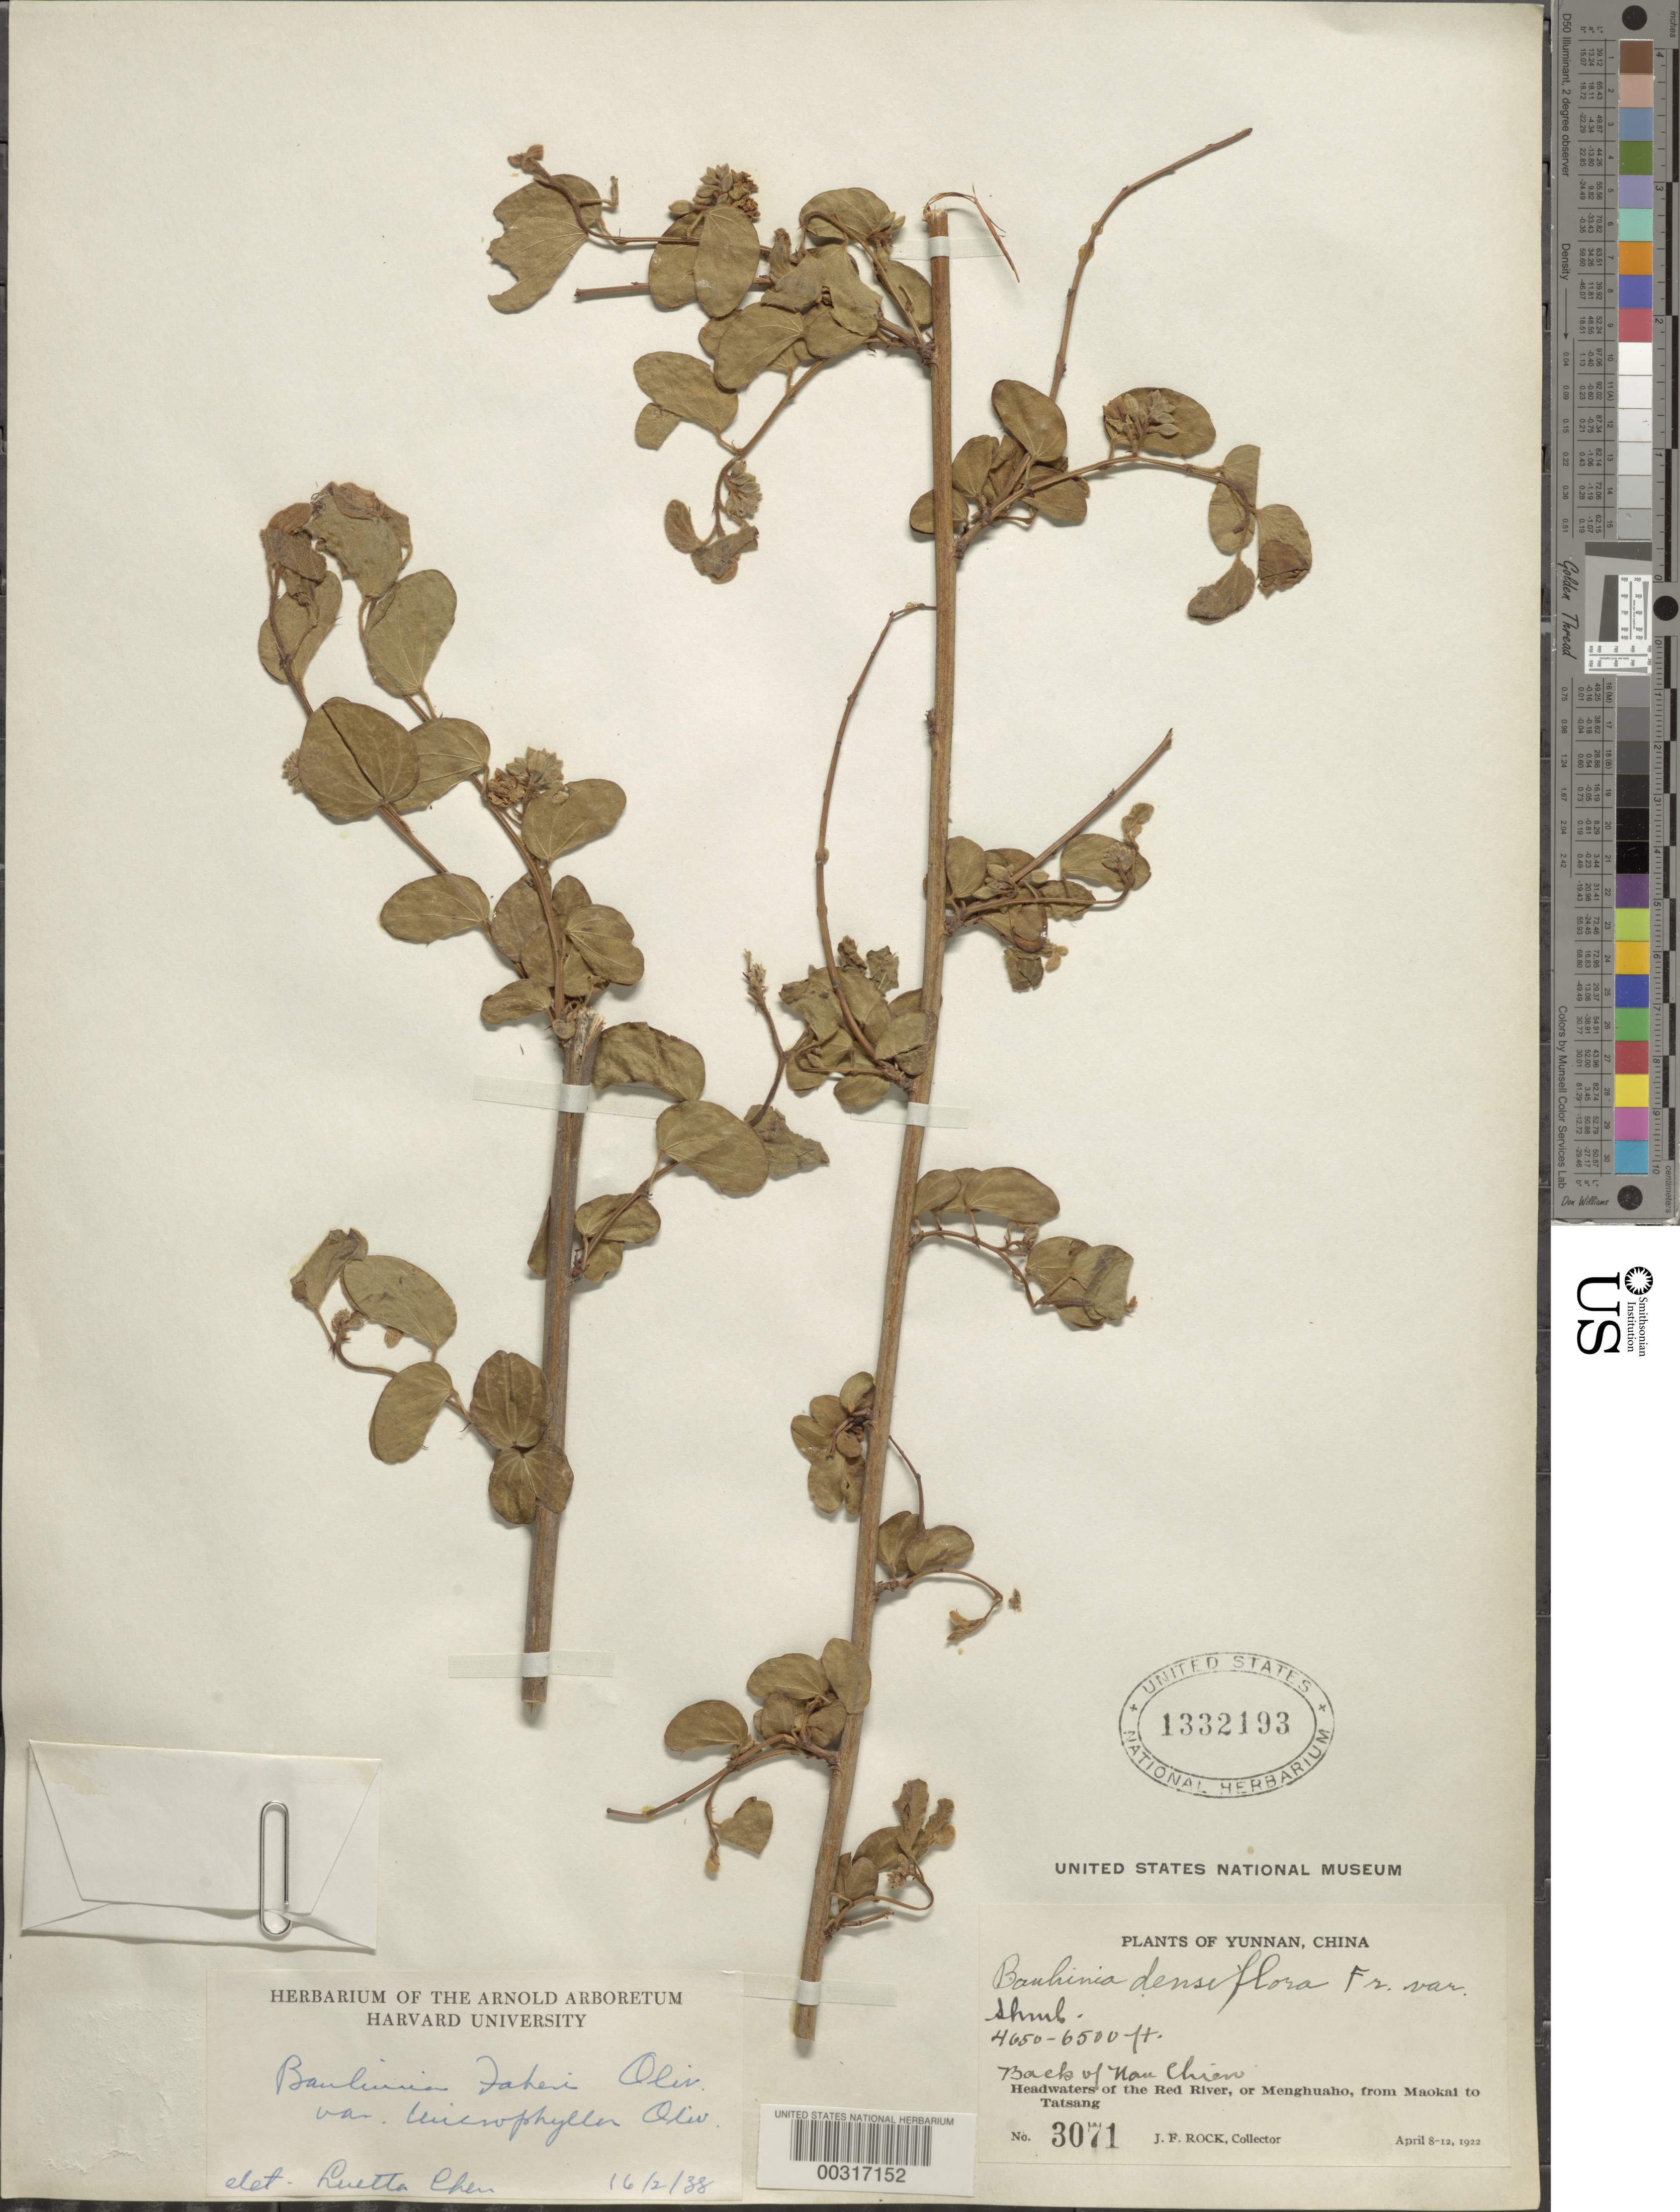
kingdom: Plantae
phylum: Tracheophyta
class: Magnoliopsida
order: Fabales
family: Fabaceae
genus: Bauhinia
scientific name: Bauhinia brachycarpa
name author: Wall. ex Benth.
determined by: U.S. National Herbarium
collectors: J. F. Rock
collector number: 3071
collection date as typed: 08 Apr 1922 to 12 Apr 1922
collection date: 1922-04-08/1922-04-12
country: China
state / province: Yunnan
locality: Back of Nan Chien; headwaters of the Red River, or Menghuaho, from Maokai to Tatsang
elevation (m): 1417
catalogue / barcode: US 1332193